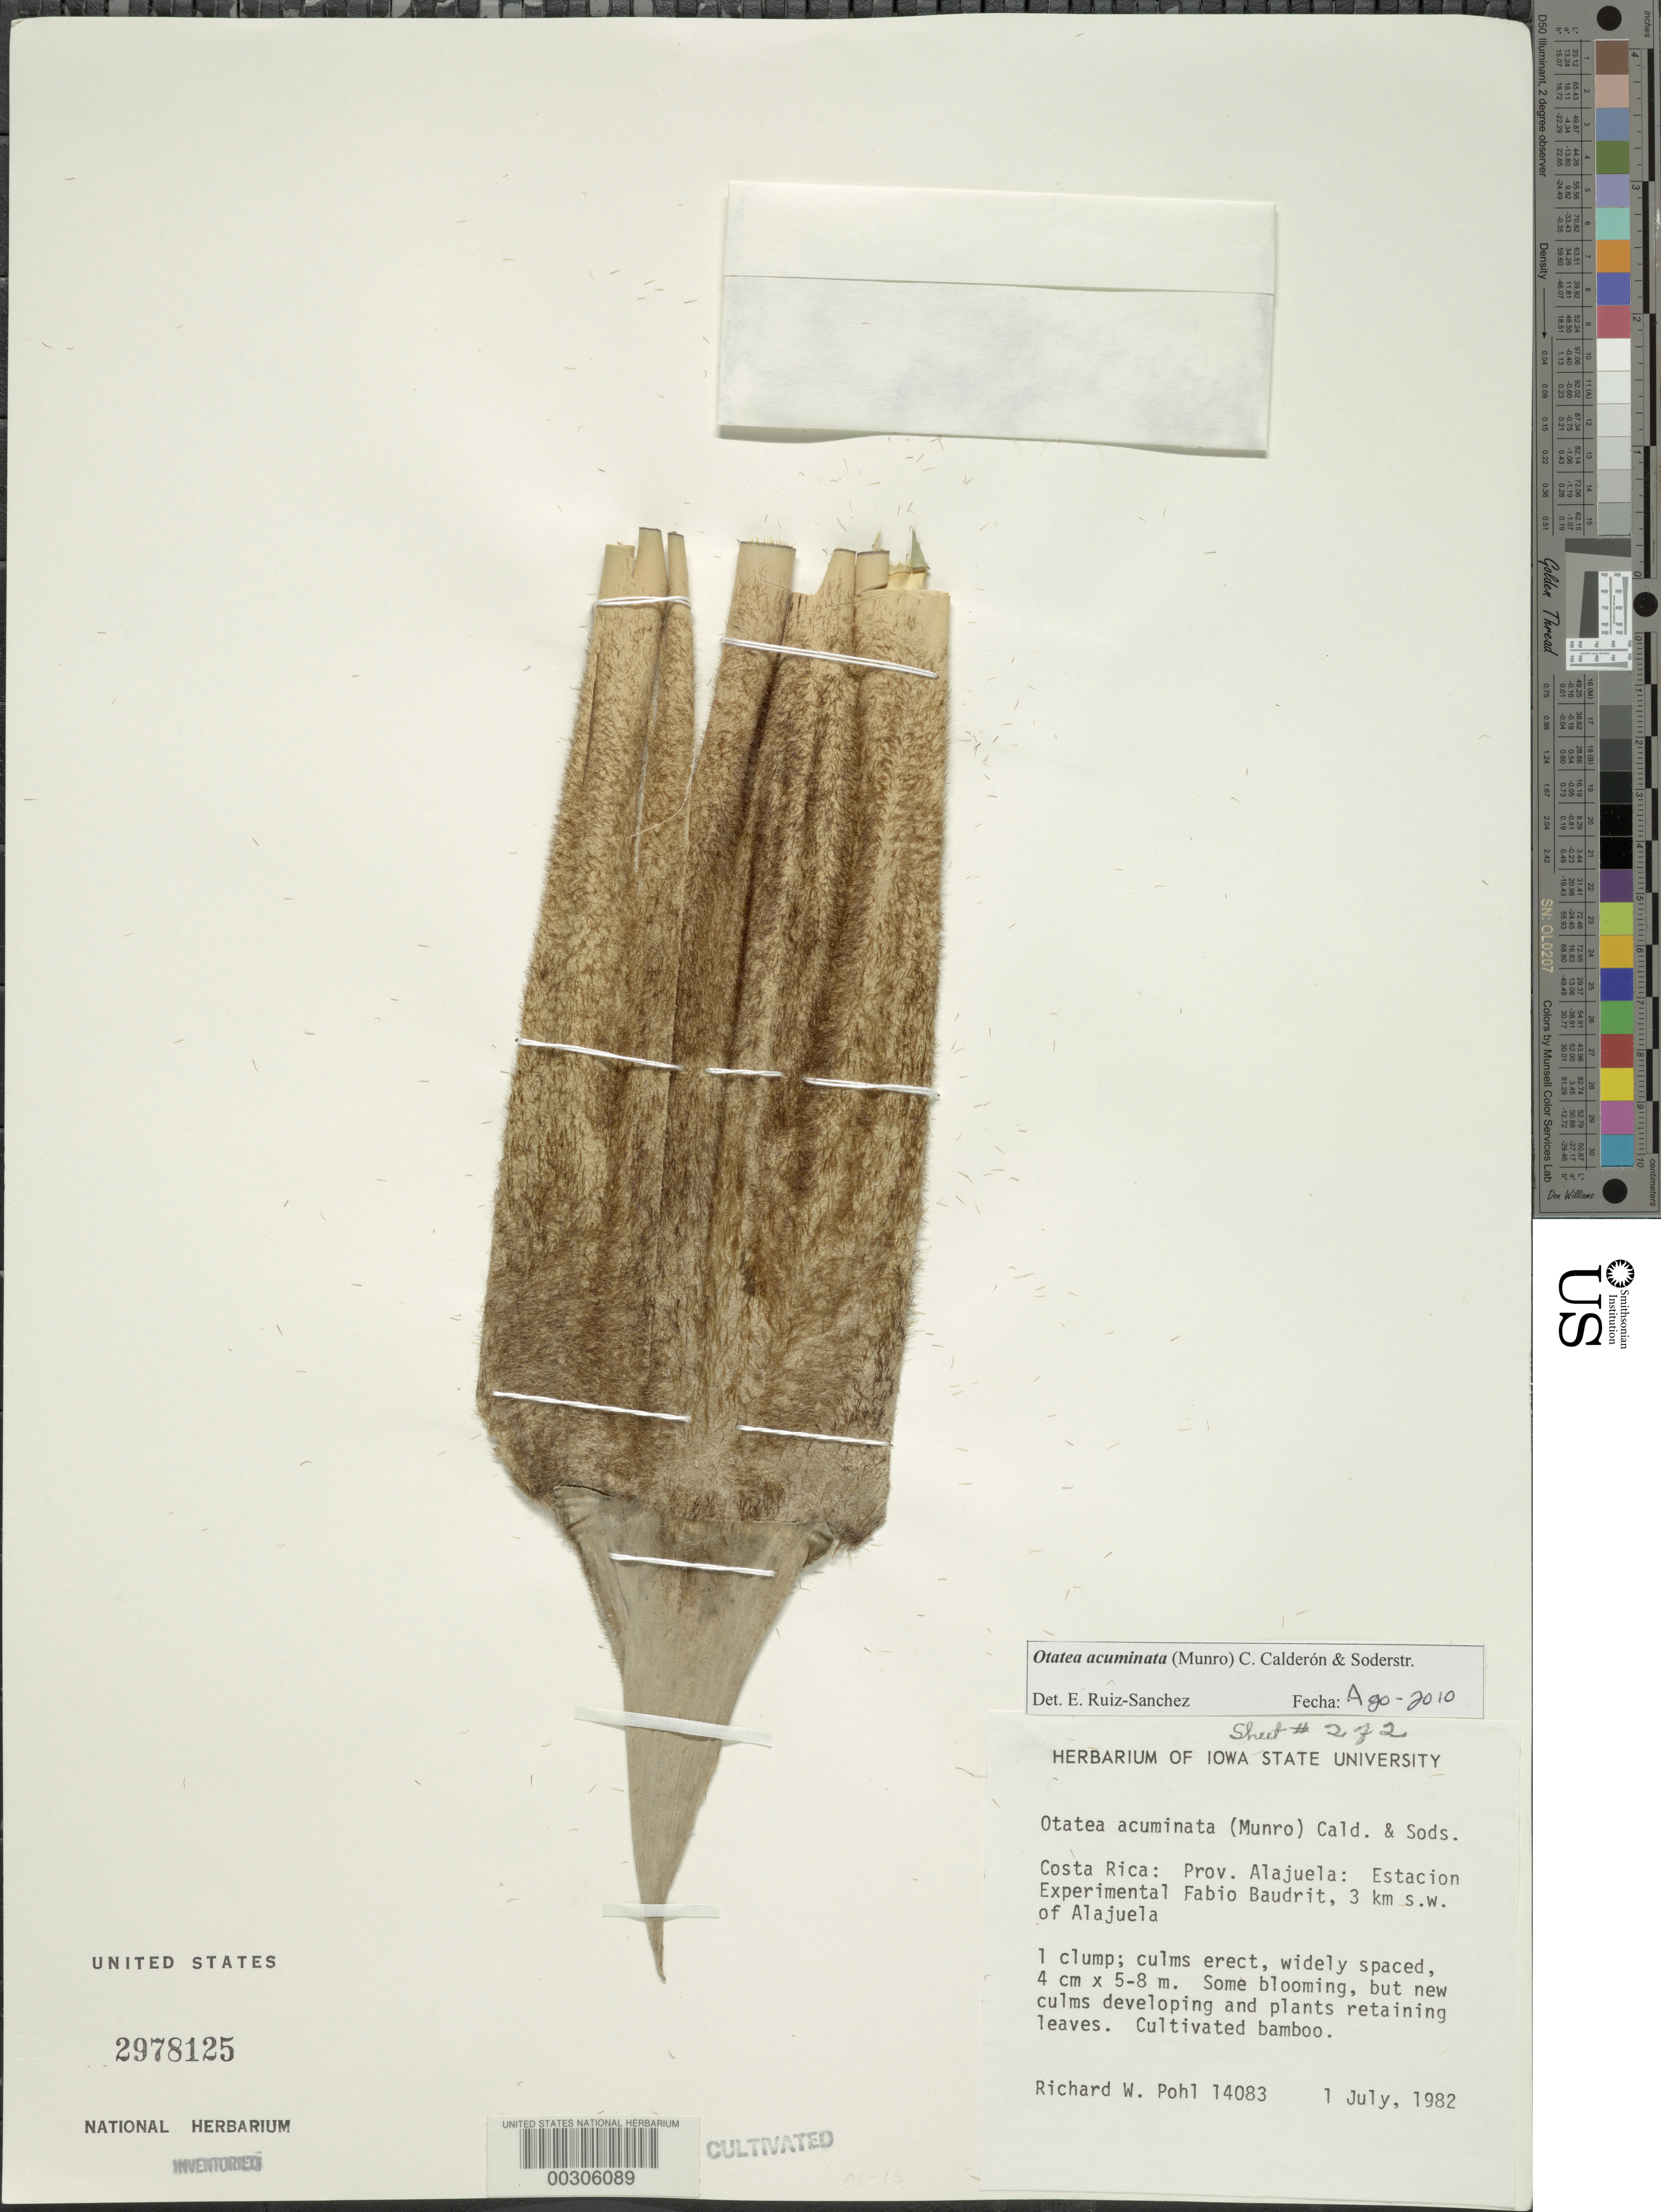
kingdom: Plantae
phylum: Tracheophyta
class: Liliopsida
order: Poales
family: Poaceae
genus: Otatea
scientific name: Otatea acuminata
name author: (Munro) C. E. Calderón & Soderstr.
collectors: R. W. Pohl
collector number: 14083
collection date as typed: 01 Jul 1982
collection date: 1982-07-01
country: Costa Rica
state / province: Alajuela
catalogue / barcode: US 2978125